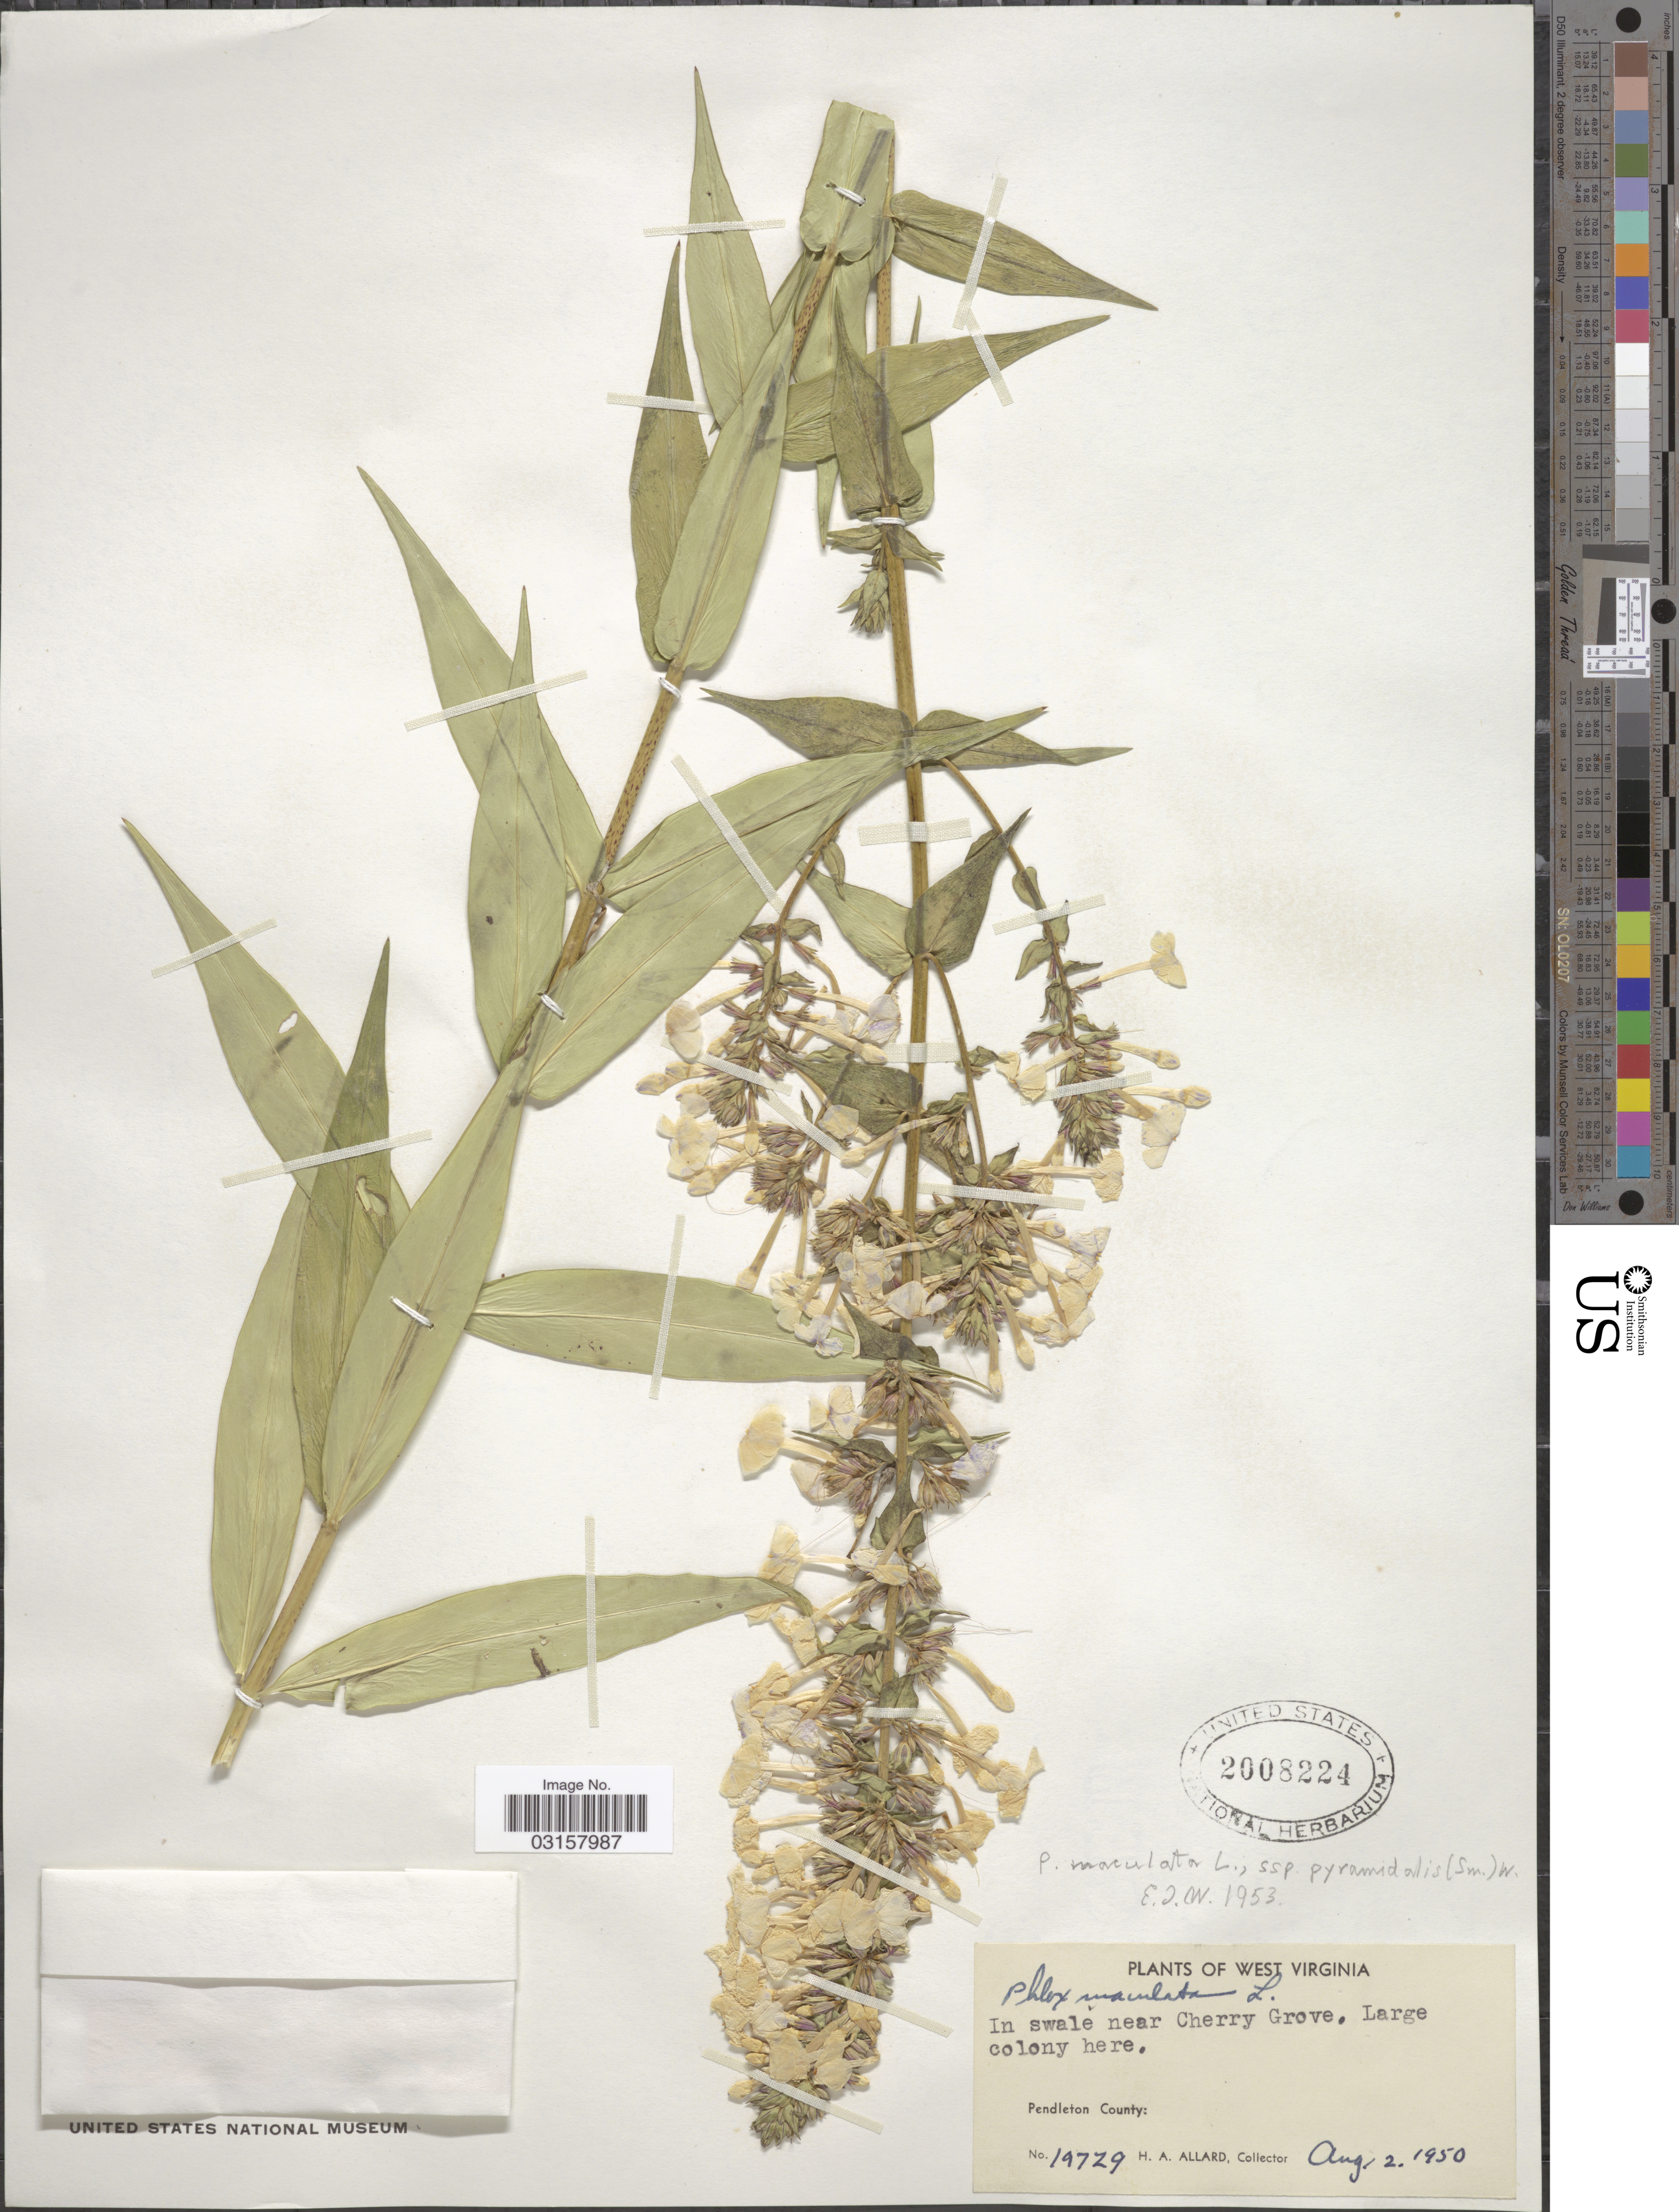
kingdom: Plantae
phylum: Tracheophyta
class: Magnoliopsida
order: Ericales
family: Polemoniaceae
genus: Phlox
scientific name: Phlox x pyramidalis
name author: (Sm.) Wherry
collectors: H. A. Allard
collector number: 19729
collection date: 1950-08-02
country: United States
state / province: West Virginia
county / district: Pendleton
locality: In swale near Cherry Grove, Large colony here. Pendleton County.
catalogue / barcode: US 2008224